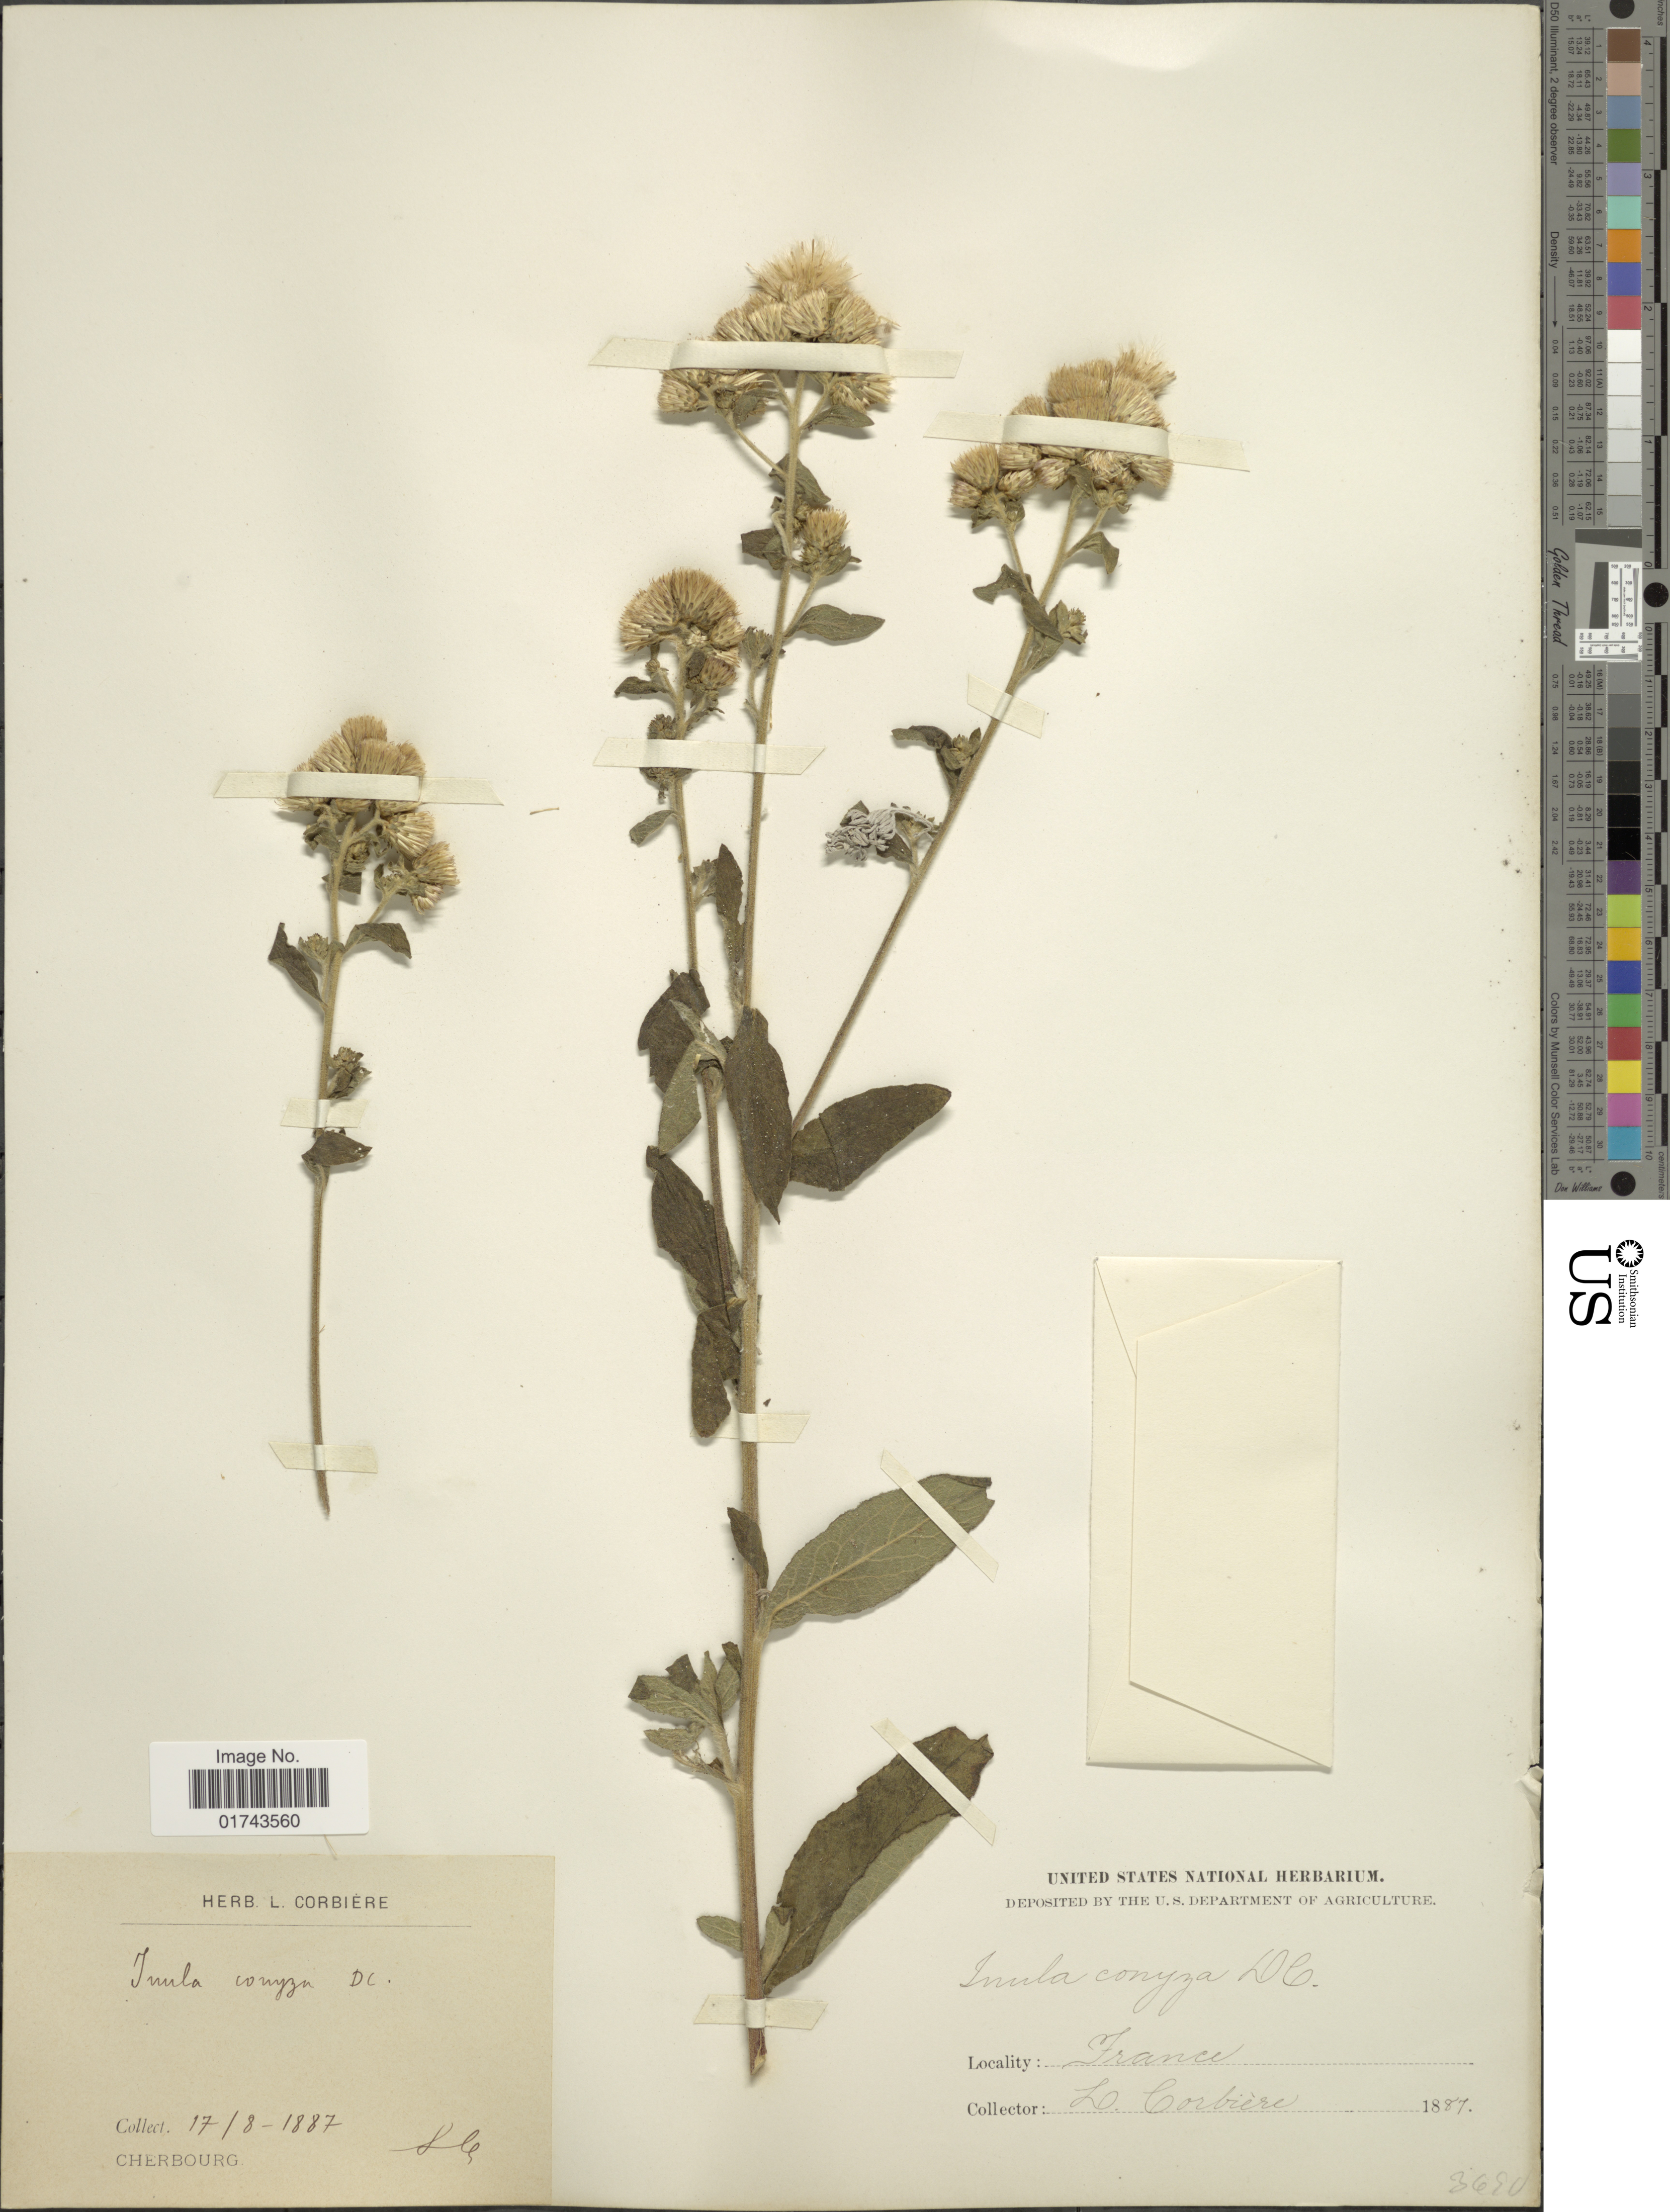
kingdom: Plantae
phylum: Tracheophyta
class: Magnoliopsida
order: Asterales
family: Asteraceae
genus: Inula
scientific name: Inula conyzae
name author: (Griess.) DC.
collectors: L. Corbière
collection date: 1887-08-17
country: France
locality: Cherbourg